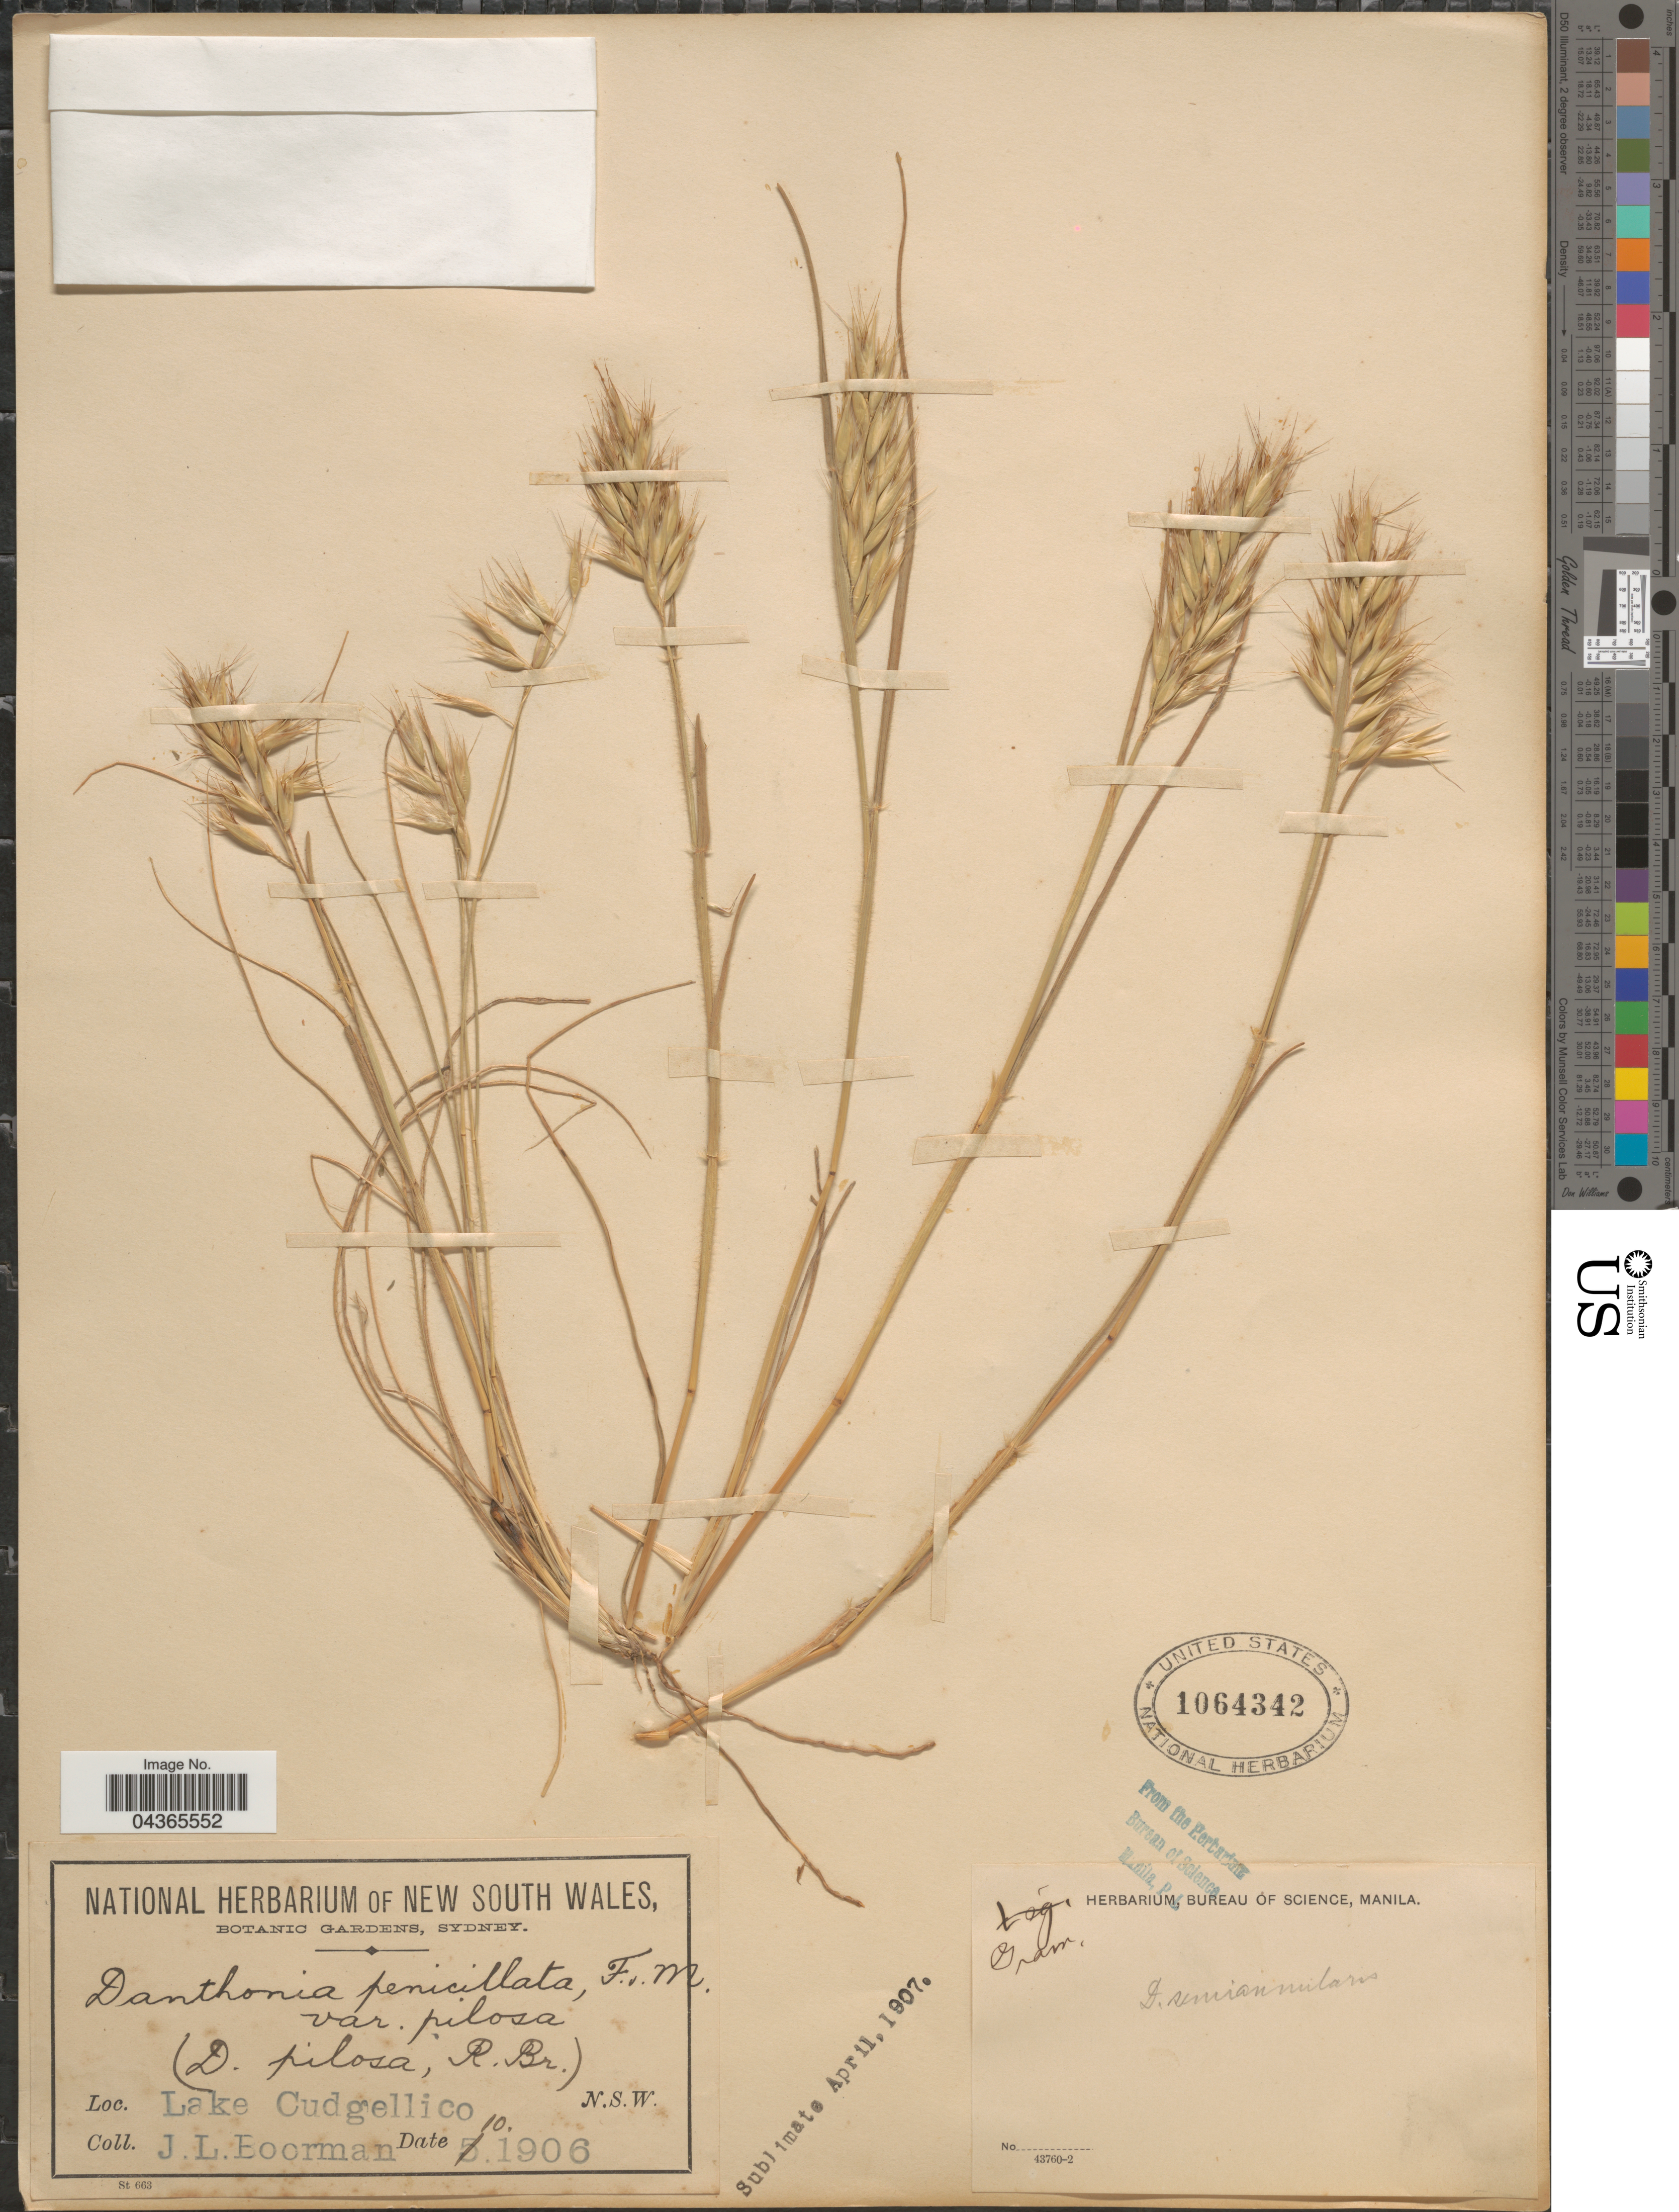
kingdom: Plantae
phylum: Tracheophyta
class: Liliopsida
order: Poales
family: Poaceae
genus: Rytidosperma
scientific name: Rytidosperma semiannulare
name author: (Labill.) Connor & Edgar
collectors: J. Boorman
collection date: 1906-10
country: Australia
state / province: New South Wales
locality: Lake Cudgellico.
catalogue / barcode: US 1064342